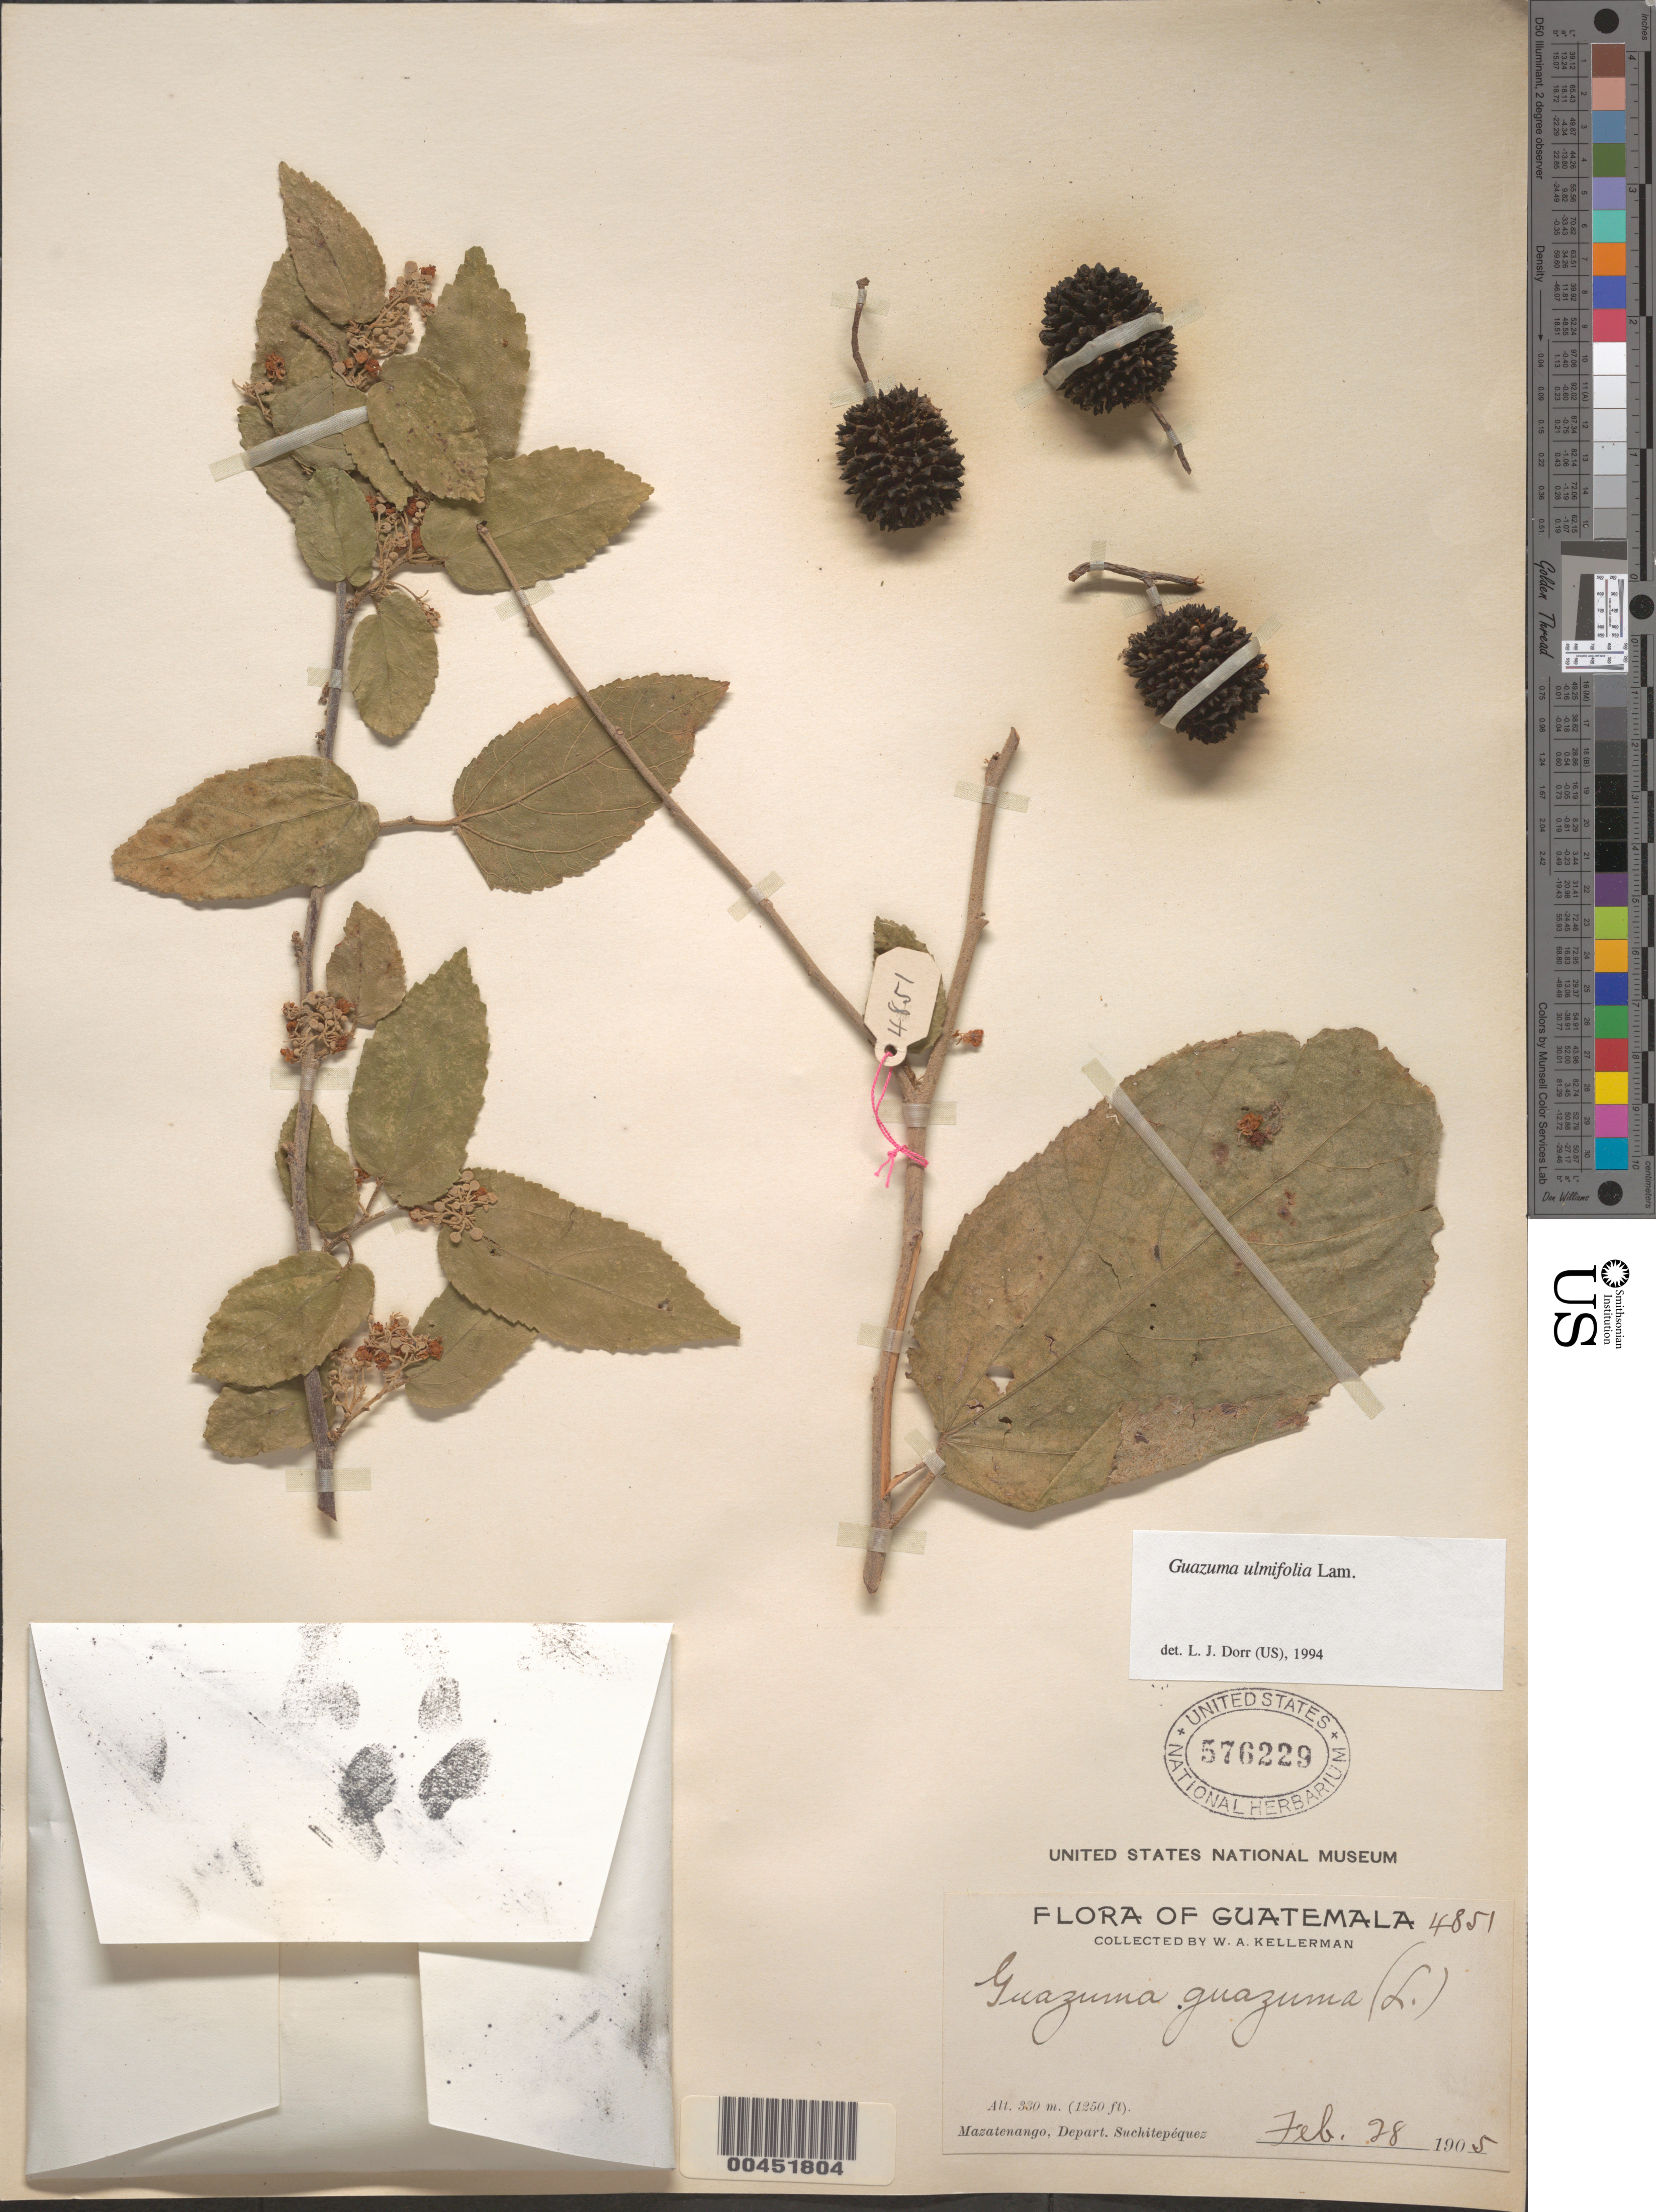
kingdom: Plantae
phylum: Tracheophyta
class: Magnoliopsida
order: Malvales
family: Malvaceae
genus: Guazuma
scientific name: Guazuma ulmifolia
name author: Lam.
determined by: Dorr, L. J., (BOT), Smithsonian Institution - National Museum of Natural History (UNITED STATES)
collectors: W. A. Kellerman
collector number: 4851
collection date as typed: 28 Feb 1905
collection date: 1905-02-28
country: Guatemala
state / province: Suchitepéquez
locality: Mazatenango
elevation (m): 330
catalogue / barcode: US 576229